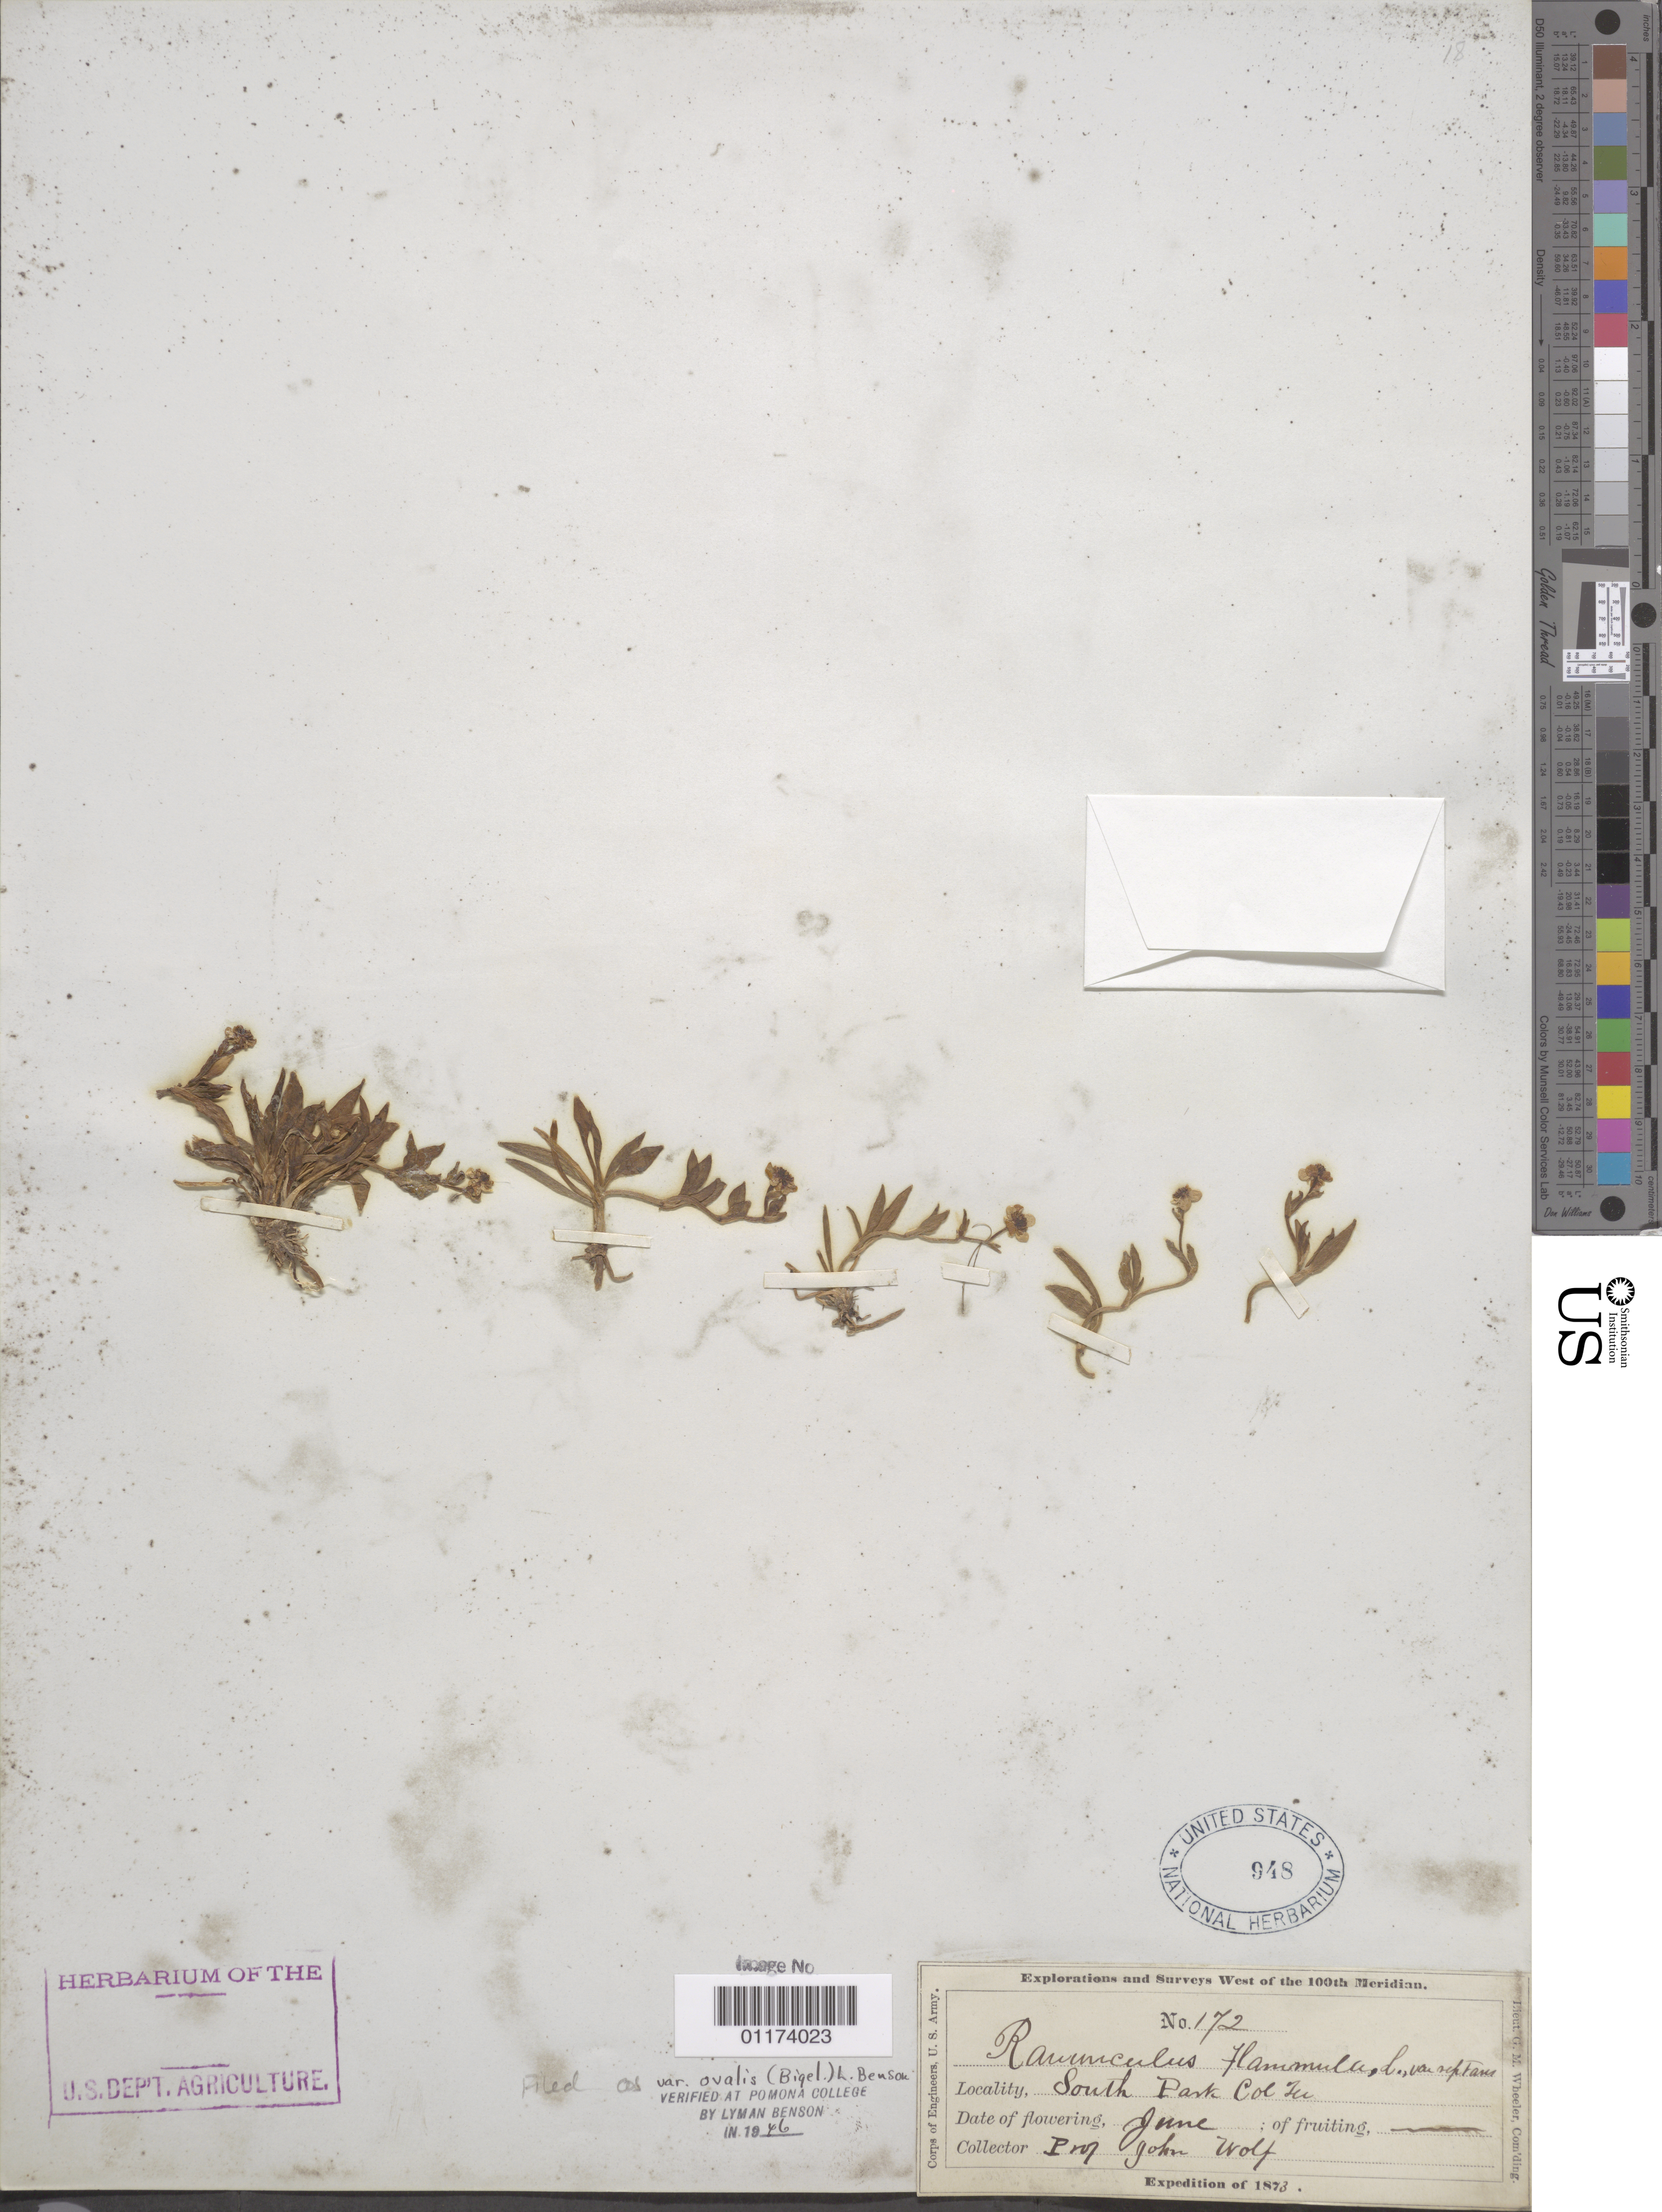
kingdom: Plantae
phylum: Tracheophyta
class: Magnoliopsida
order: Ranunculales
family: Ranunculaceae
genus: Ranunculus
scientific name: Ranunculus flammula var. ovalis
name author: (J.M. Bigelow) L.D. Benson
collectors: J. Wolf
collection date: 1873-07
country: United States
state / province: Colorado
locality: South Park, Col. Ter.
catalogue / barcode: US 948